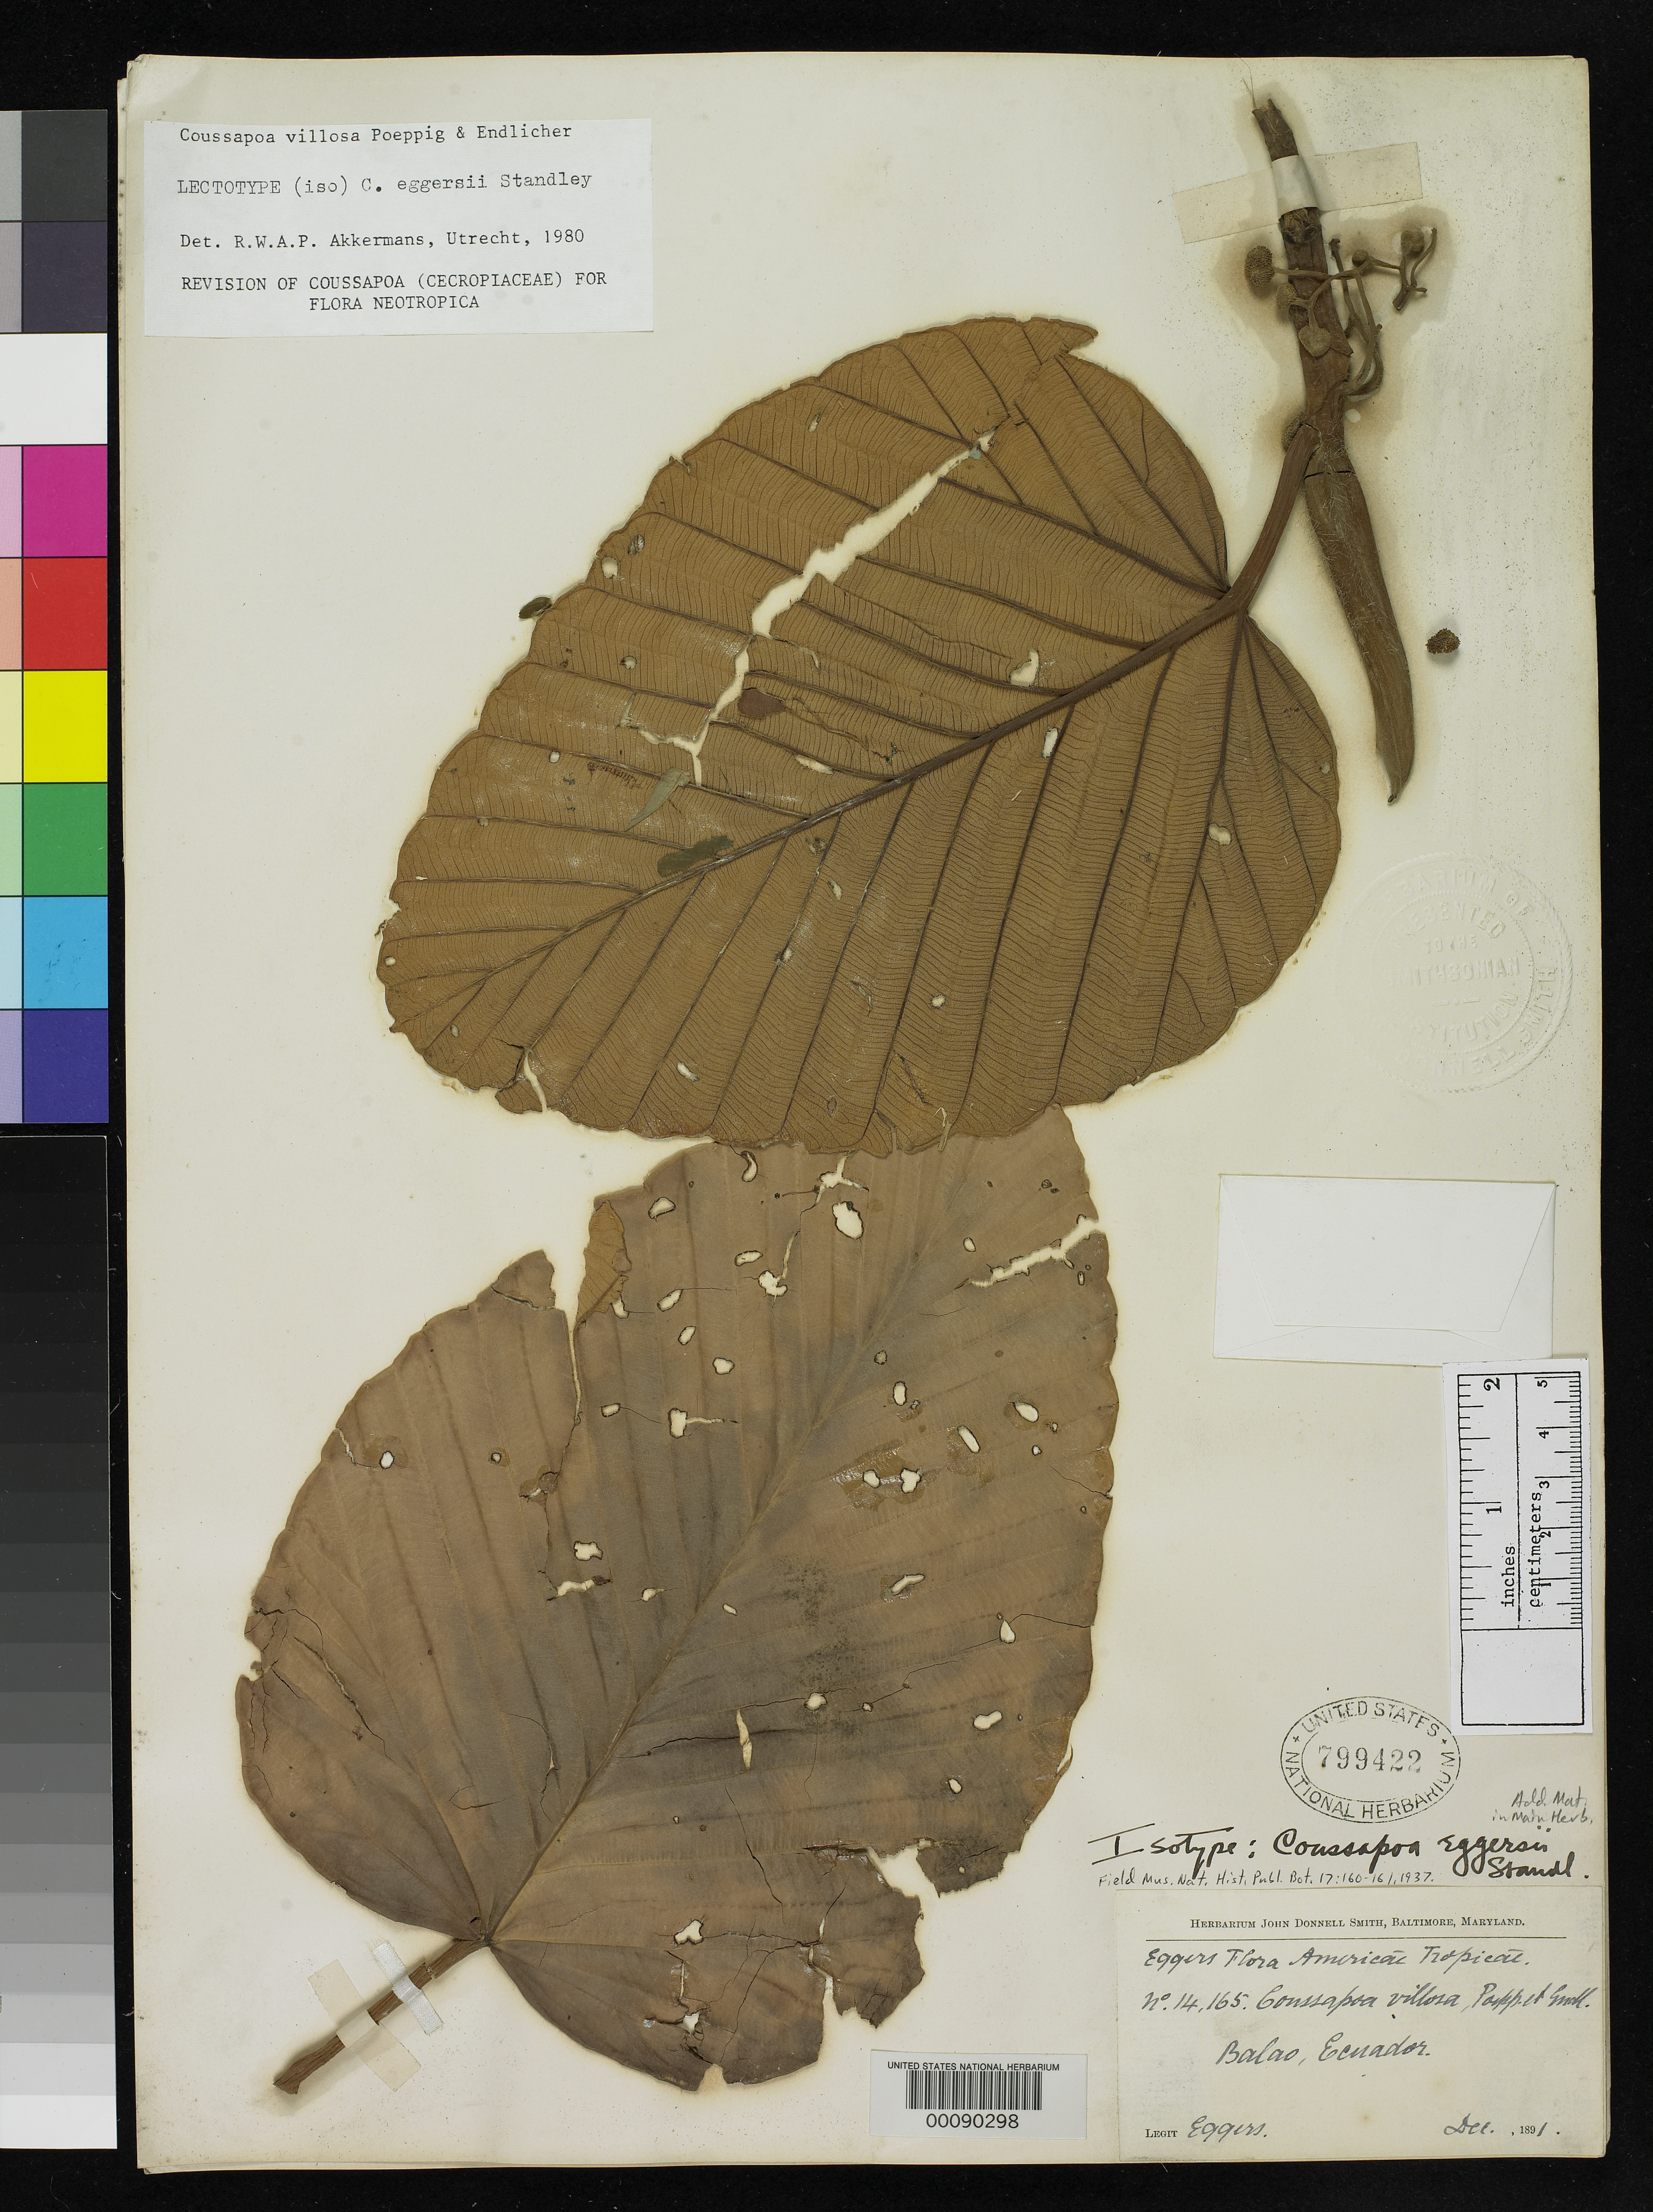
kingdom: Plantae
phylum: Tracheophyta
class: Magnoliopsida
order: Rosales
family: Urticaceae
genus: Coussapoa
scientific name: Coussapoa eggersii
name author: Standl.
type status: Isotype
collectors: H. F. A. von Eggers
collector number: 14165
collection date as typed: Dec 1891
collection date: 1891-12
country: Ecuador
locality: Balao.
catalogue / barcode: US 799422